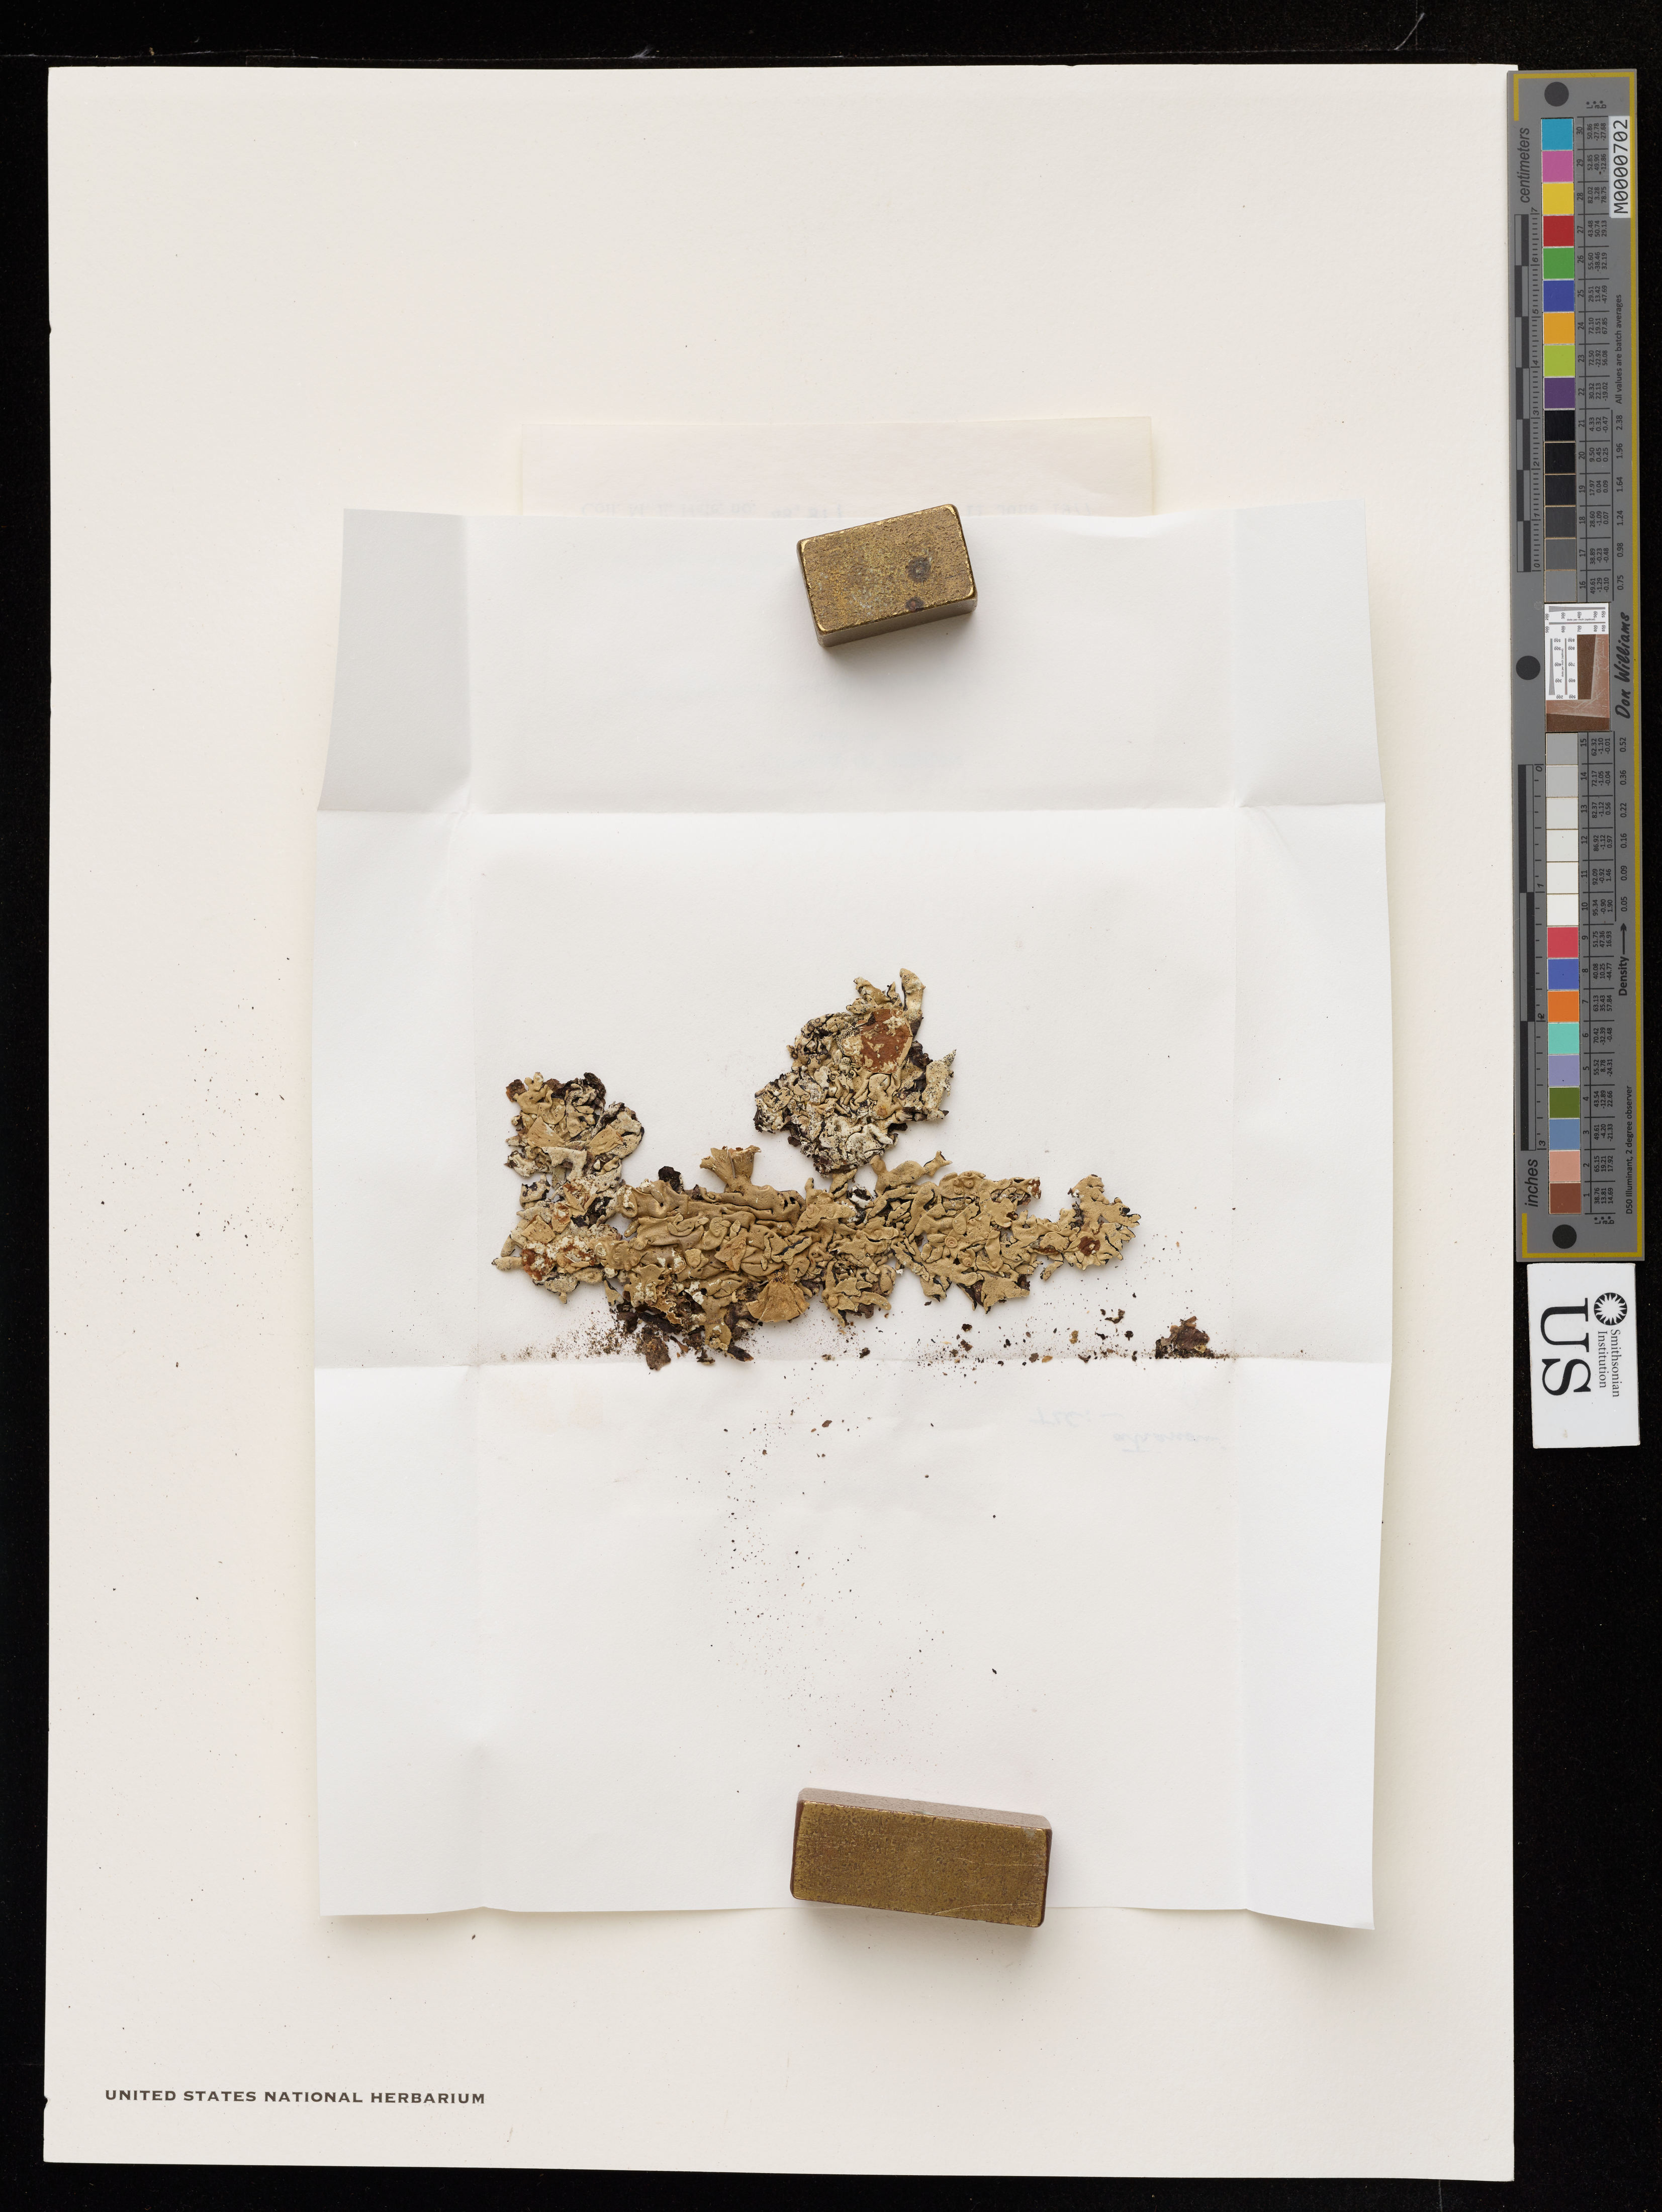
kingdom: Fungi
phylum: Ascomycota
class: Lecanoromycetes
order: Lecanorales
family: Parmeliaceae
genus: Hypogymnia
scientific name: Hypogymnia apinnata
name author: Goward & McCune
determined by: McCune, B.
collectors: M. Hale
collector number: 48817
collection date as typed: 11 Jun 1977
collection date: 1977-06-11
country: United States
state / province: Oregon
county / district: Lane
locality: Darlington wayside